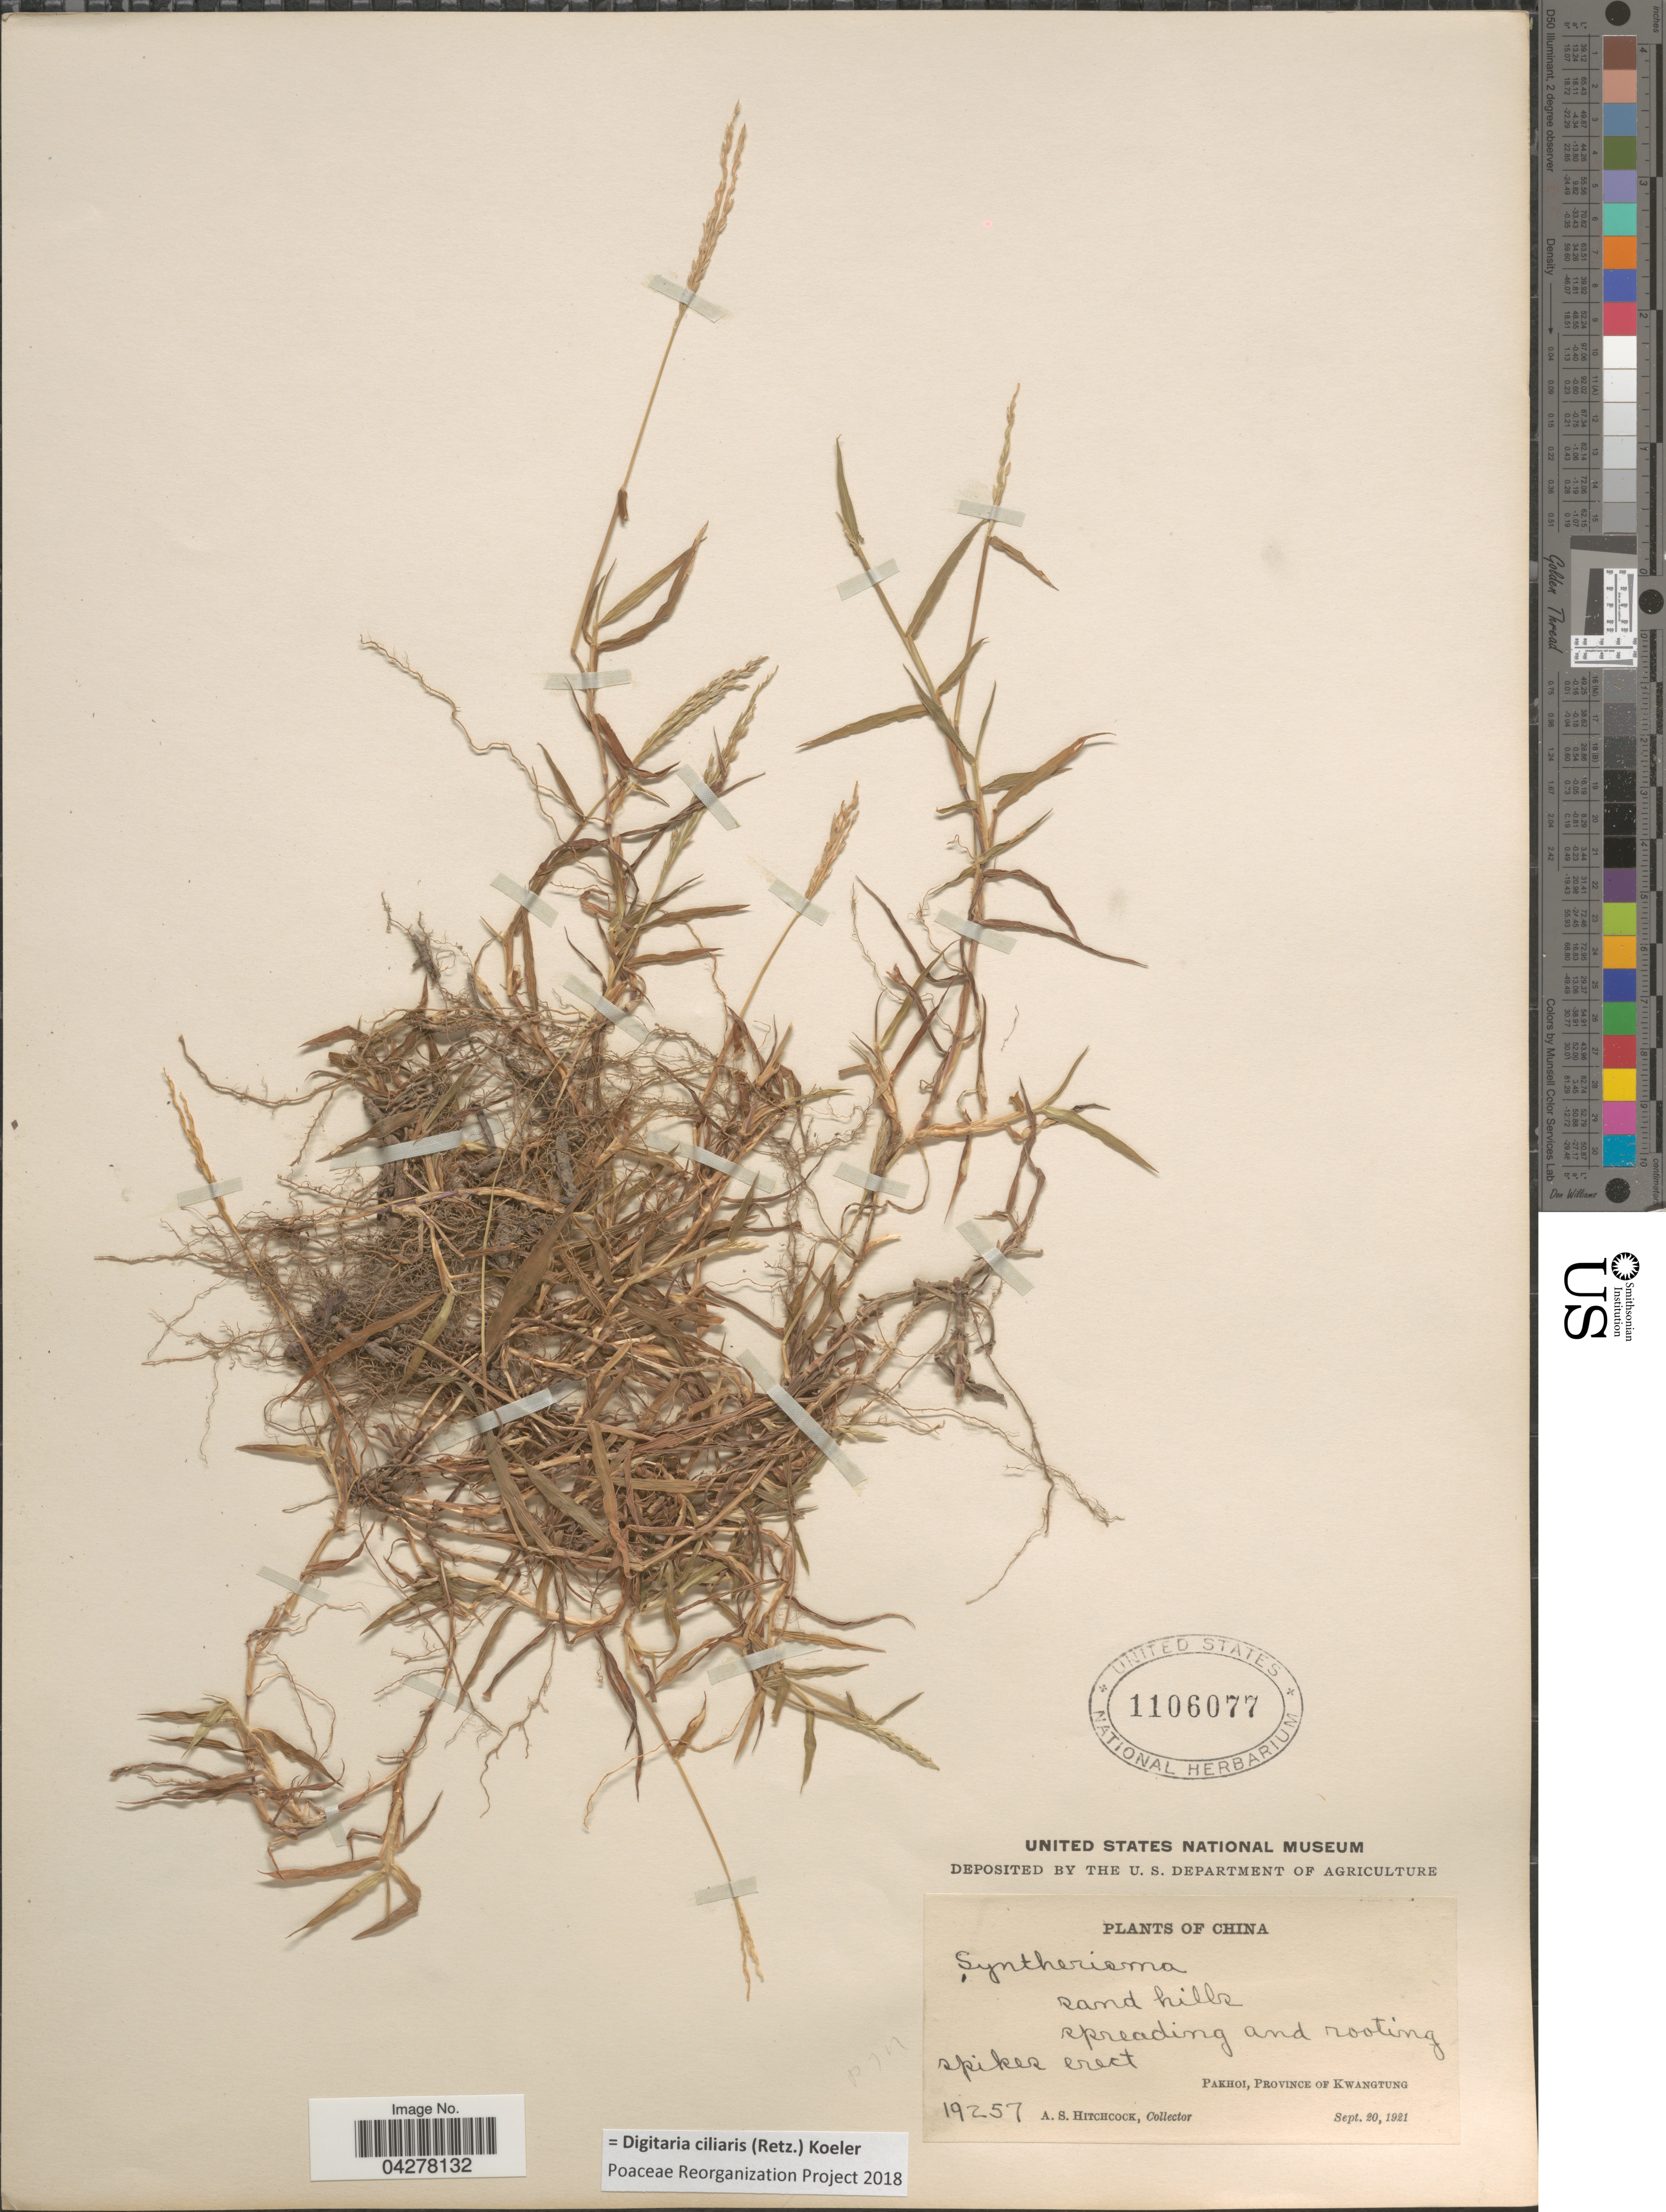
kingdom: Plantae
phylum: Tracheophyta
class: Liliopsida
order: Poales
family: Poaceae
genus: Digitaria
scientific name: Digitaria ciliaris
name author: (Retz.) Koeler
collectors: A. S. Hitchcock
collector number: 19257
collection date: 1921-09-20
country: China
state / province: Guangdong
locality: Sand hills spreading and rooting spikes erect. Pakhoi, Province of Kwangtung.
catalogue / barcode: US 1106077